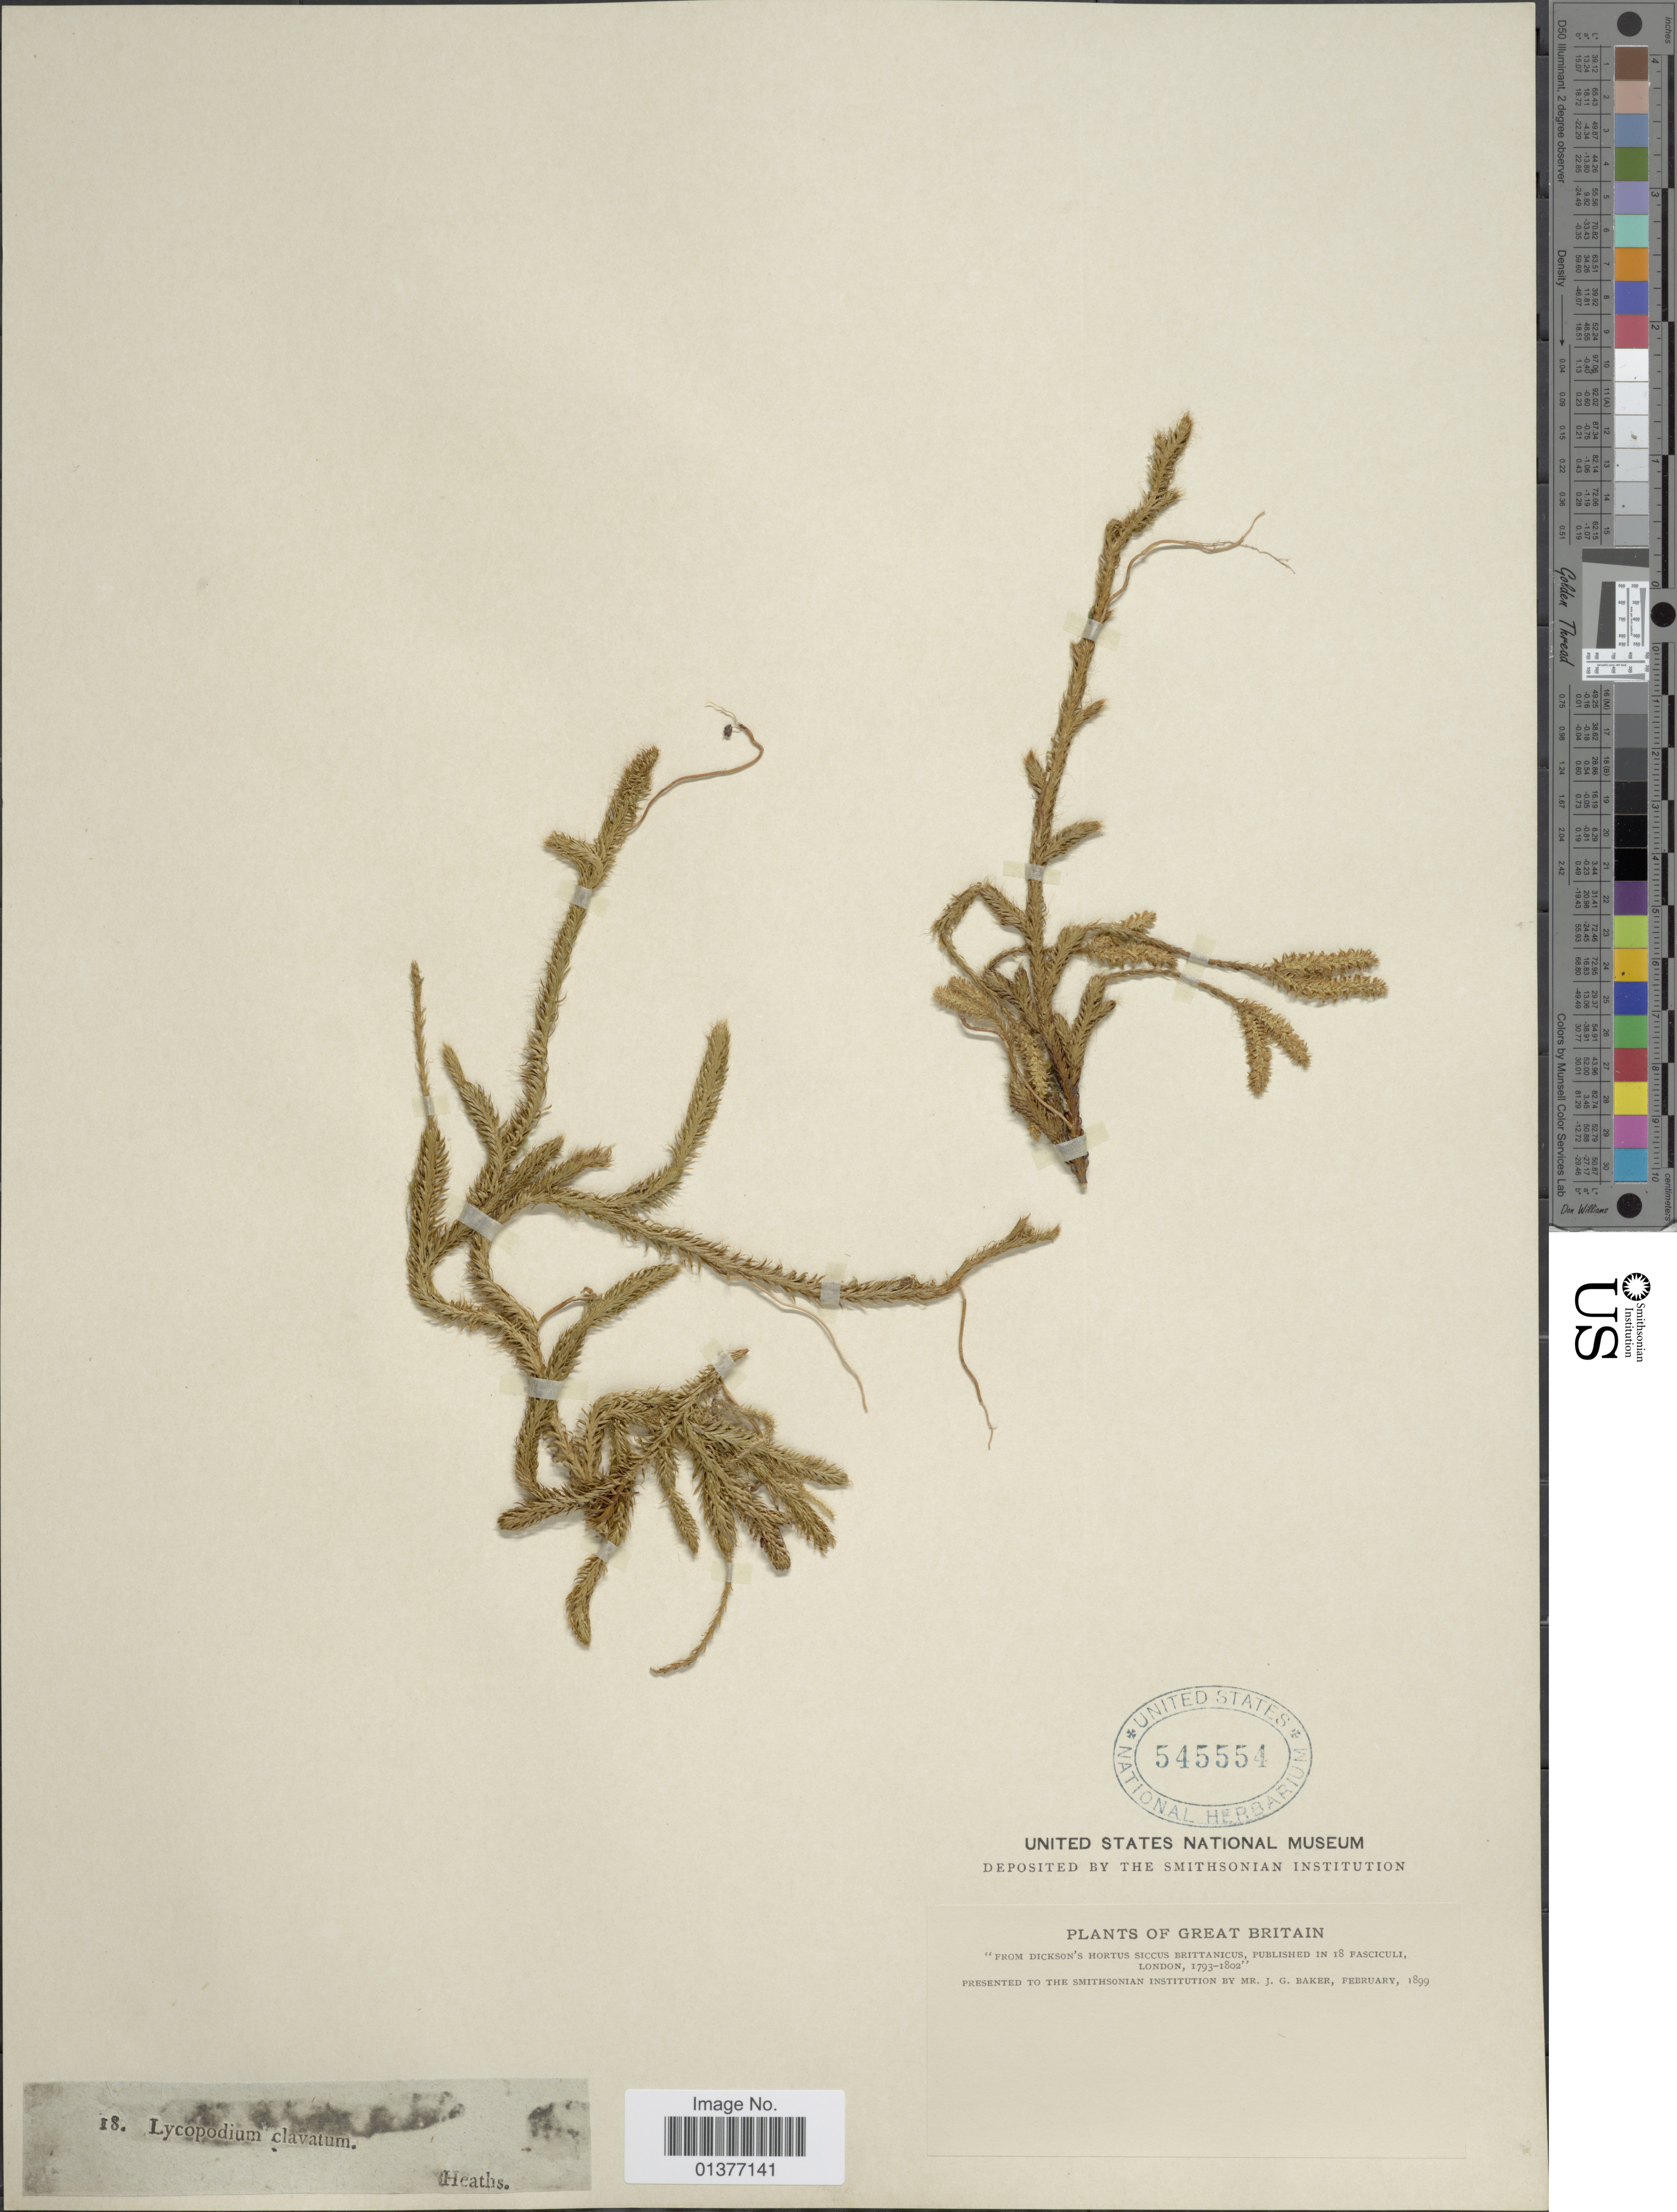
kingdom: Plantae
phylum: Tracheophyta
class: Lycopodiopsida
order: Lycopodiales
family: Lycopodiaceae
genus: Lycopodium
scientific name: Lycopodium clavatum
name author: L.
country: United Kingdom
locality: Great Brittain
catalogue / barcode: US 545554